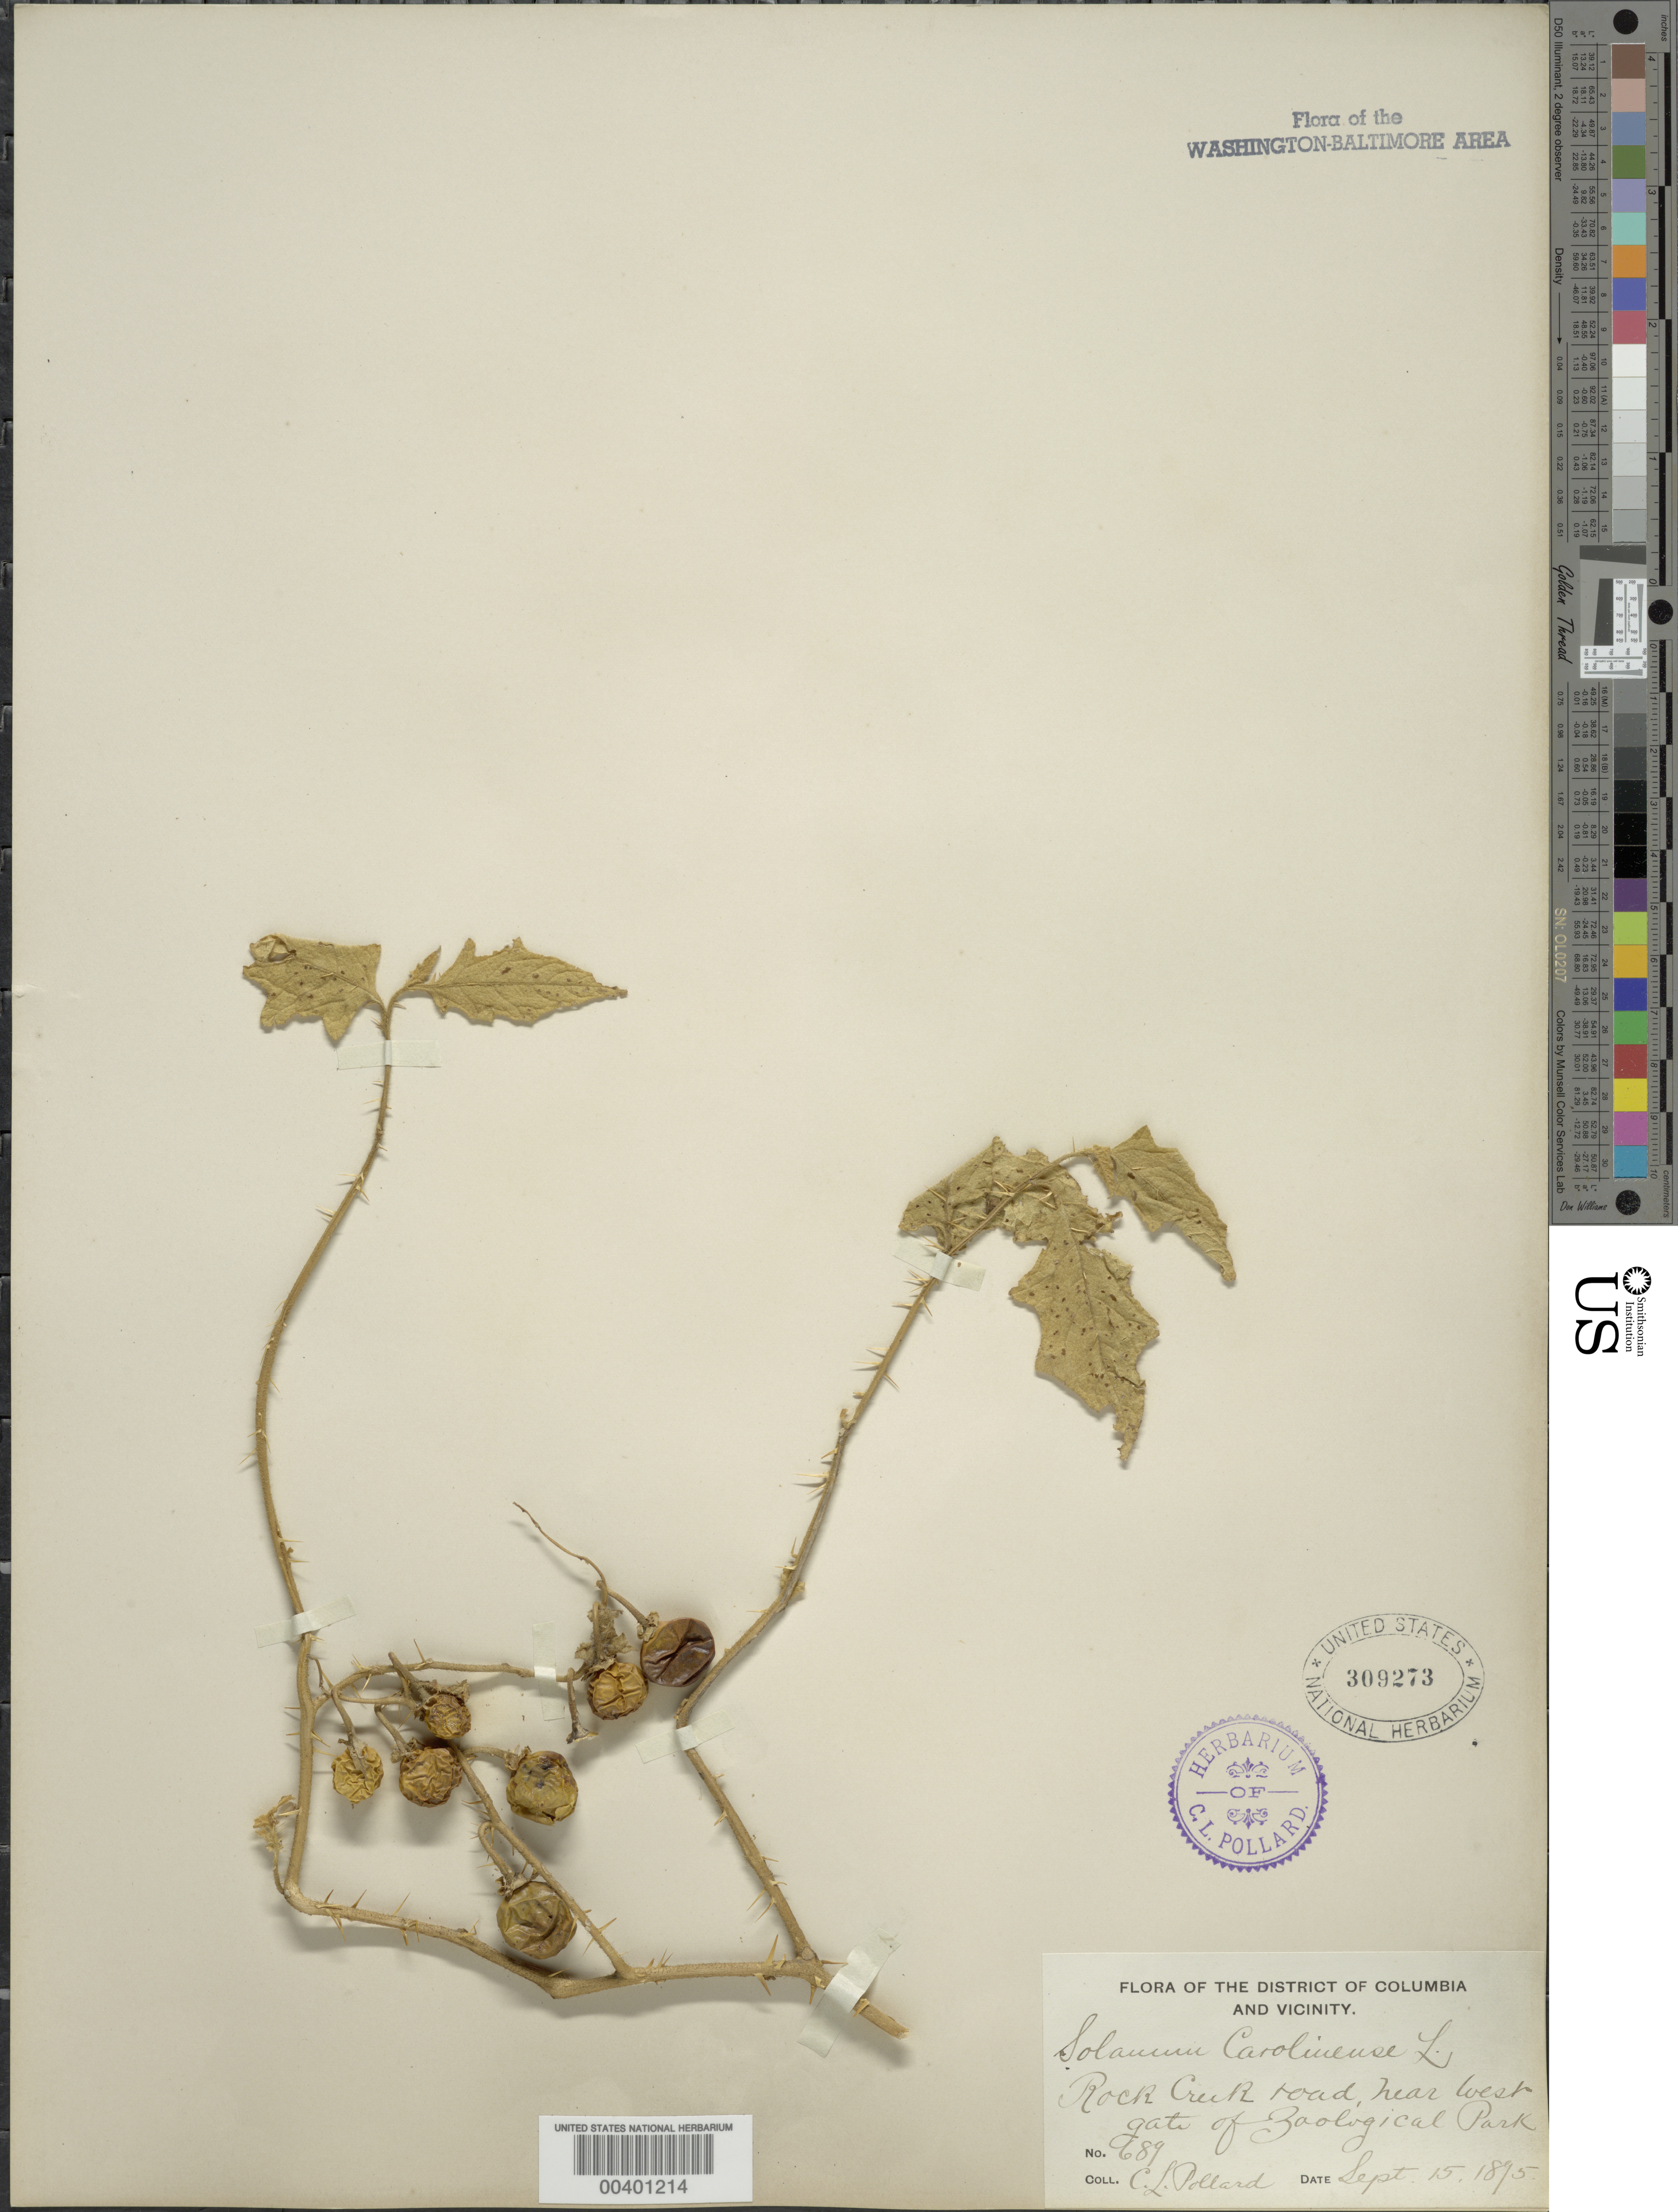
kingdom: Plantae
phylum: Tracheophyta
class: Magnoliopsida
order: Solanales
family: Solanaceae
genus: Solanum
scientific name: Solanum carolinense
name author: L.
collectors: C. L. Pollard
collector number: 689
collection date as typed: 15 Sep 1895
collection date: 1895-09-15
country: United States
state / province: District of Columbia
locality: Rock Creek Rd. near west gate of Zoological Park Rock Creek Park and vicinity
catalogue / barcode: US 309273